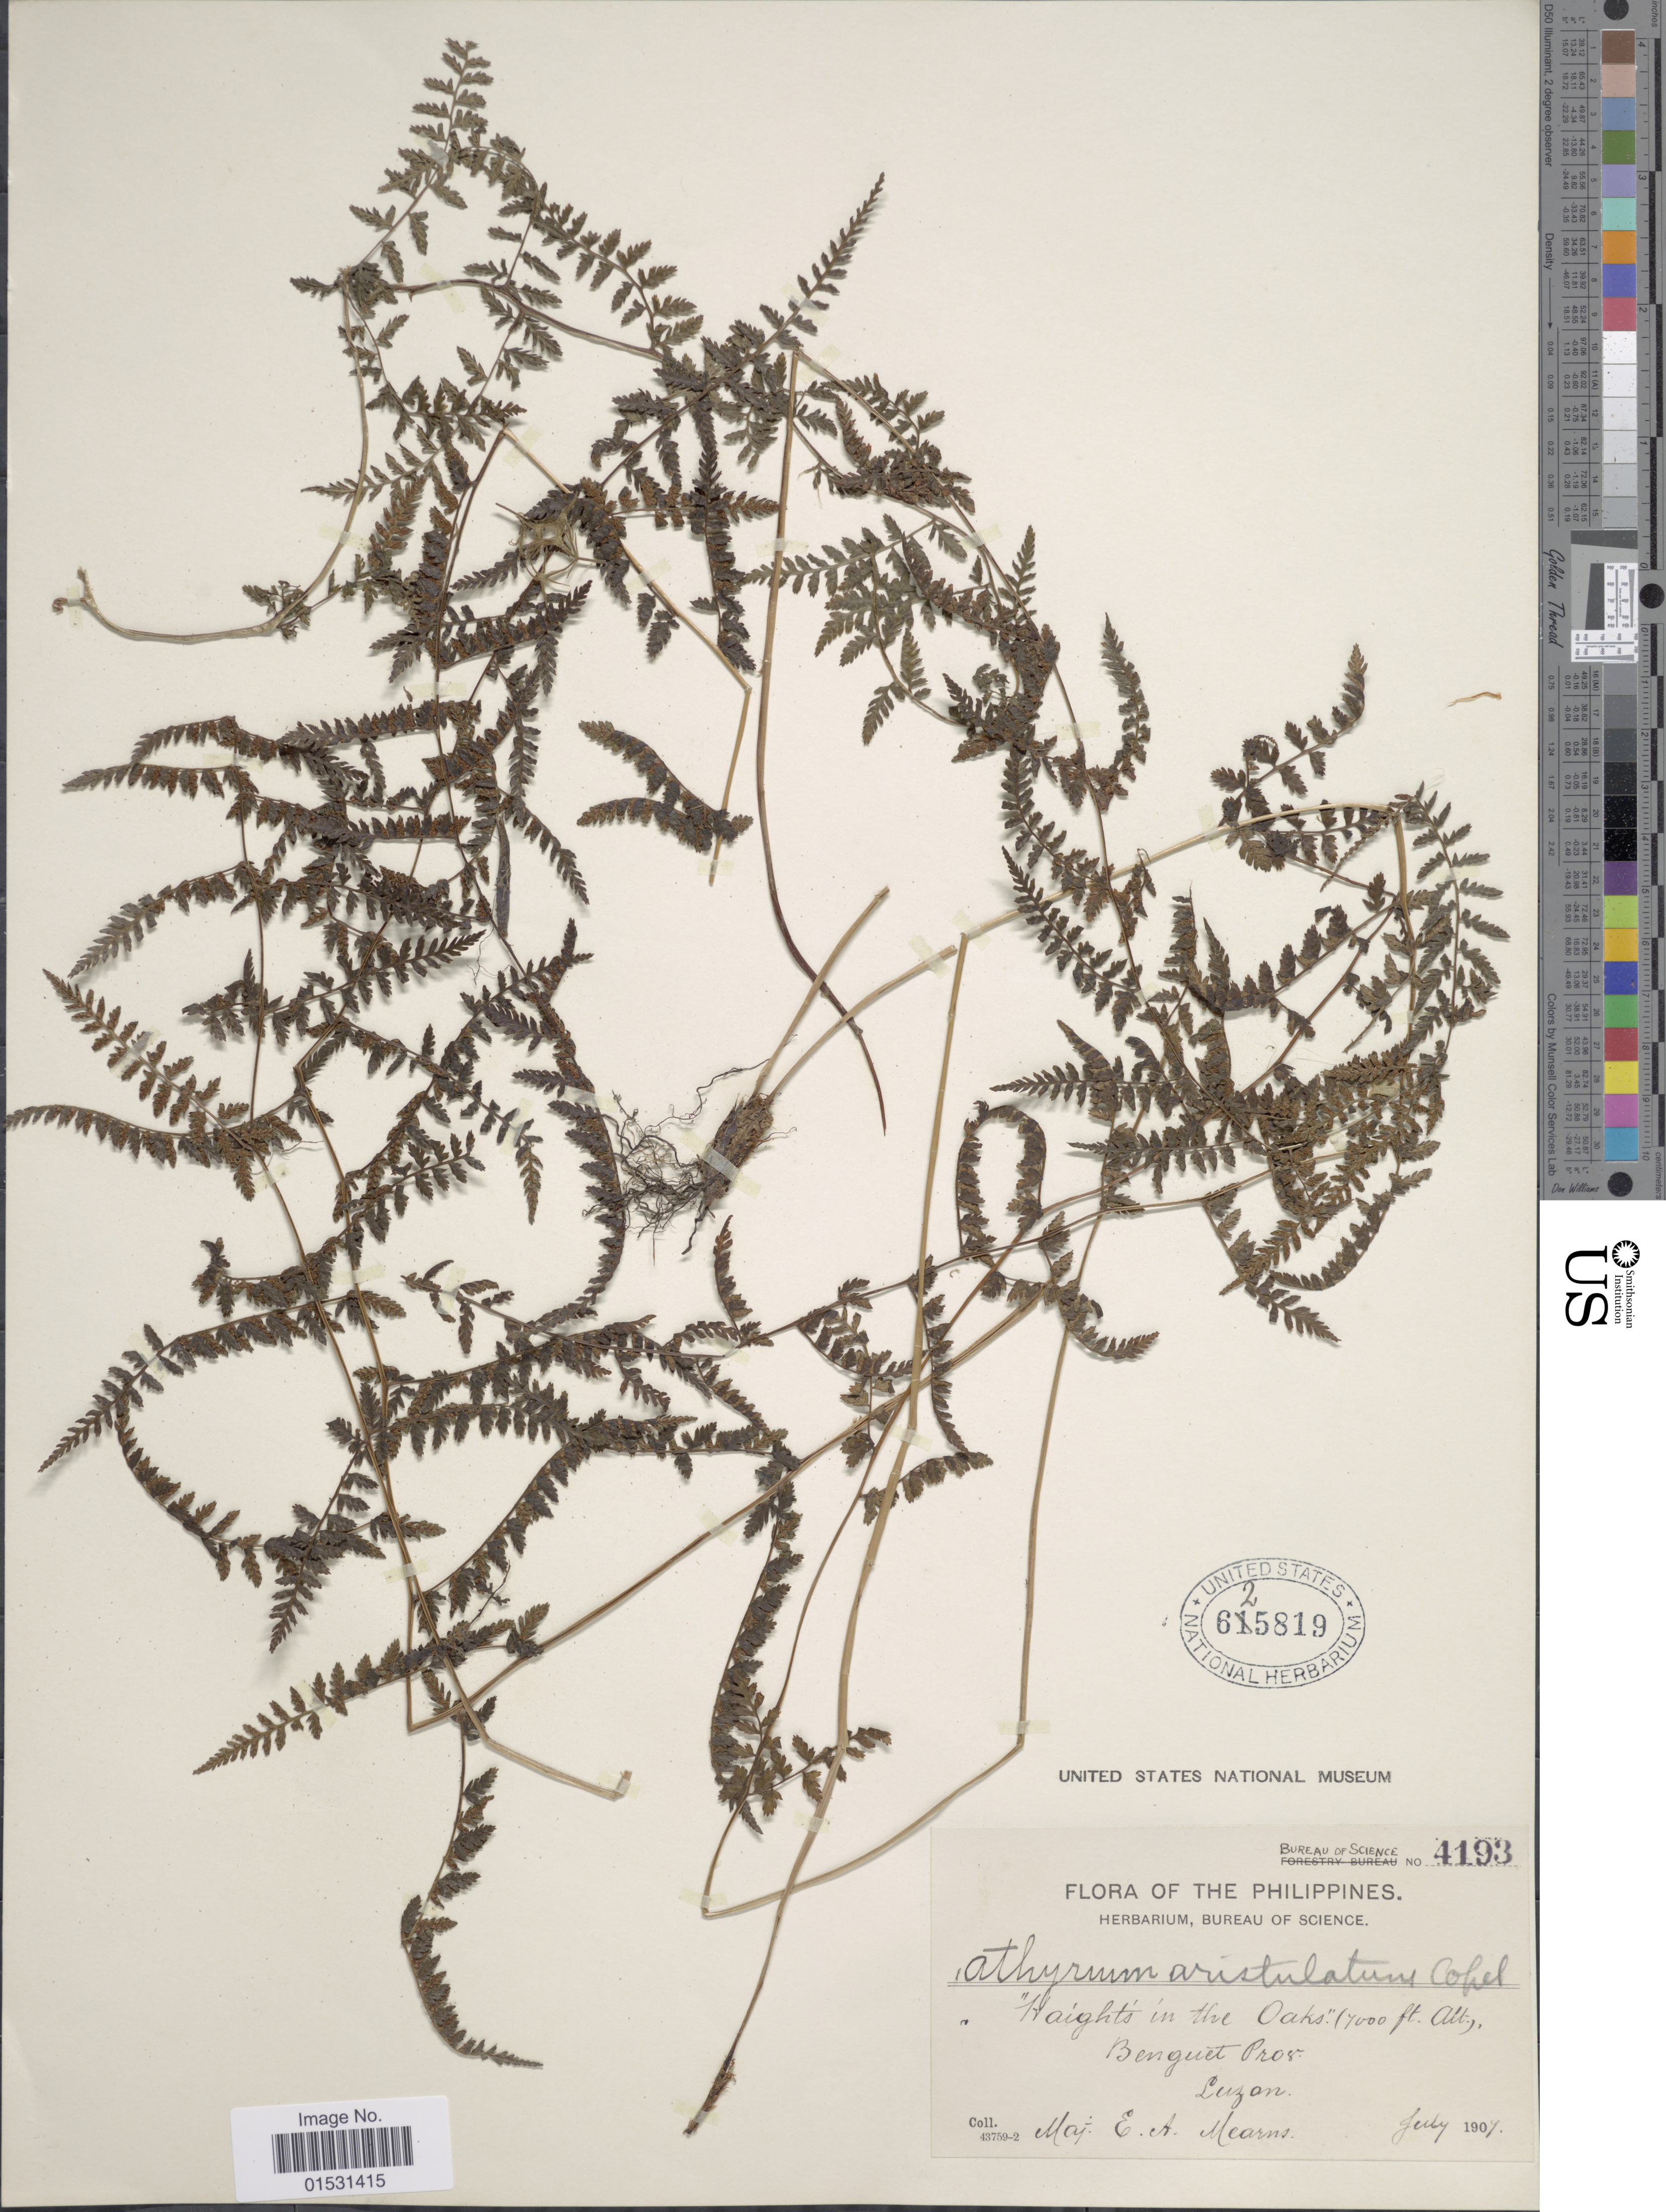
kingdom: Plantae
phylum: Tracheophyta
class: Polypodiopsida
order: Polypodiales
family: Athyriaceae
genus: Athyrium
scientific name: Athyrium aristulatum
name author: Copel.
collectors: E. A. Mearns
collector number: Bureau of Science 4193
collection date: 1907-07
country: Philippines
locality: Haights in the Oaks. benguet Prov. Luzon.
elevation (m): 2134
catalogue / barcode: US 625819